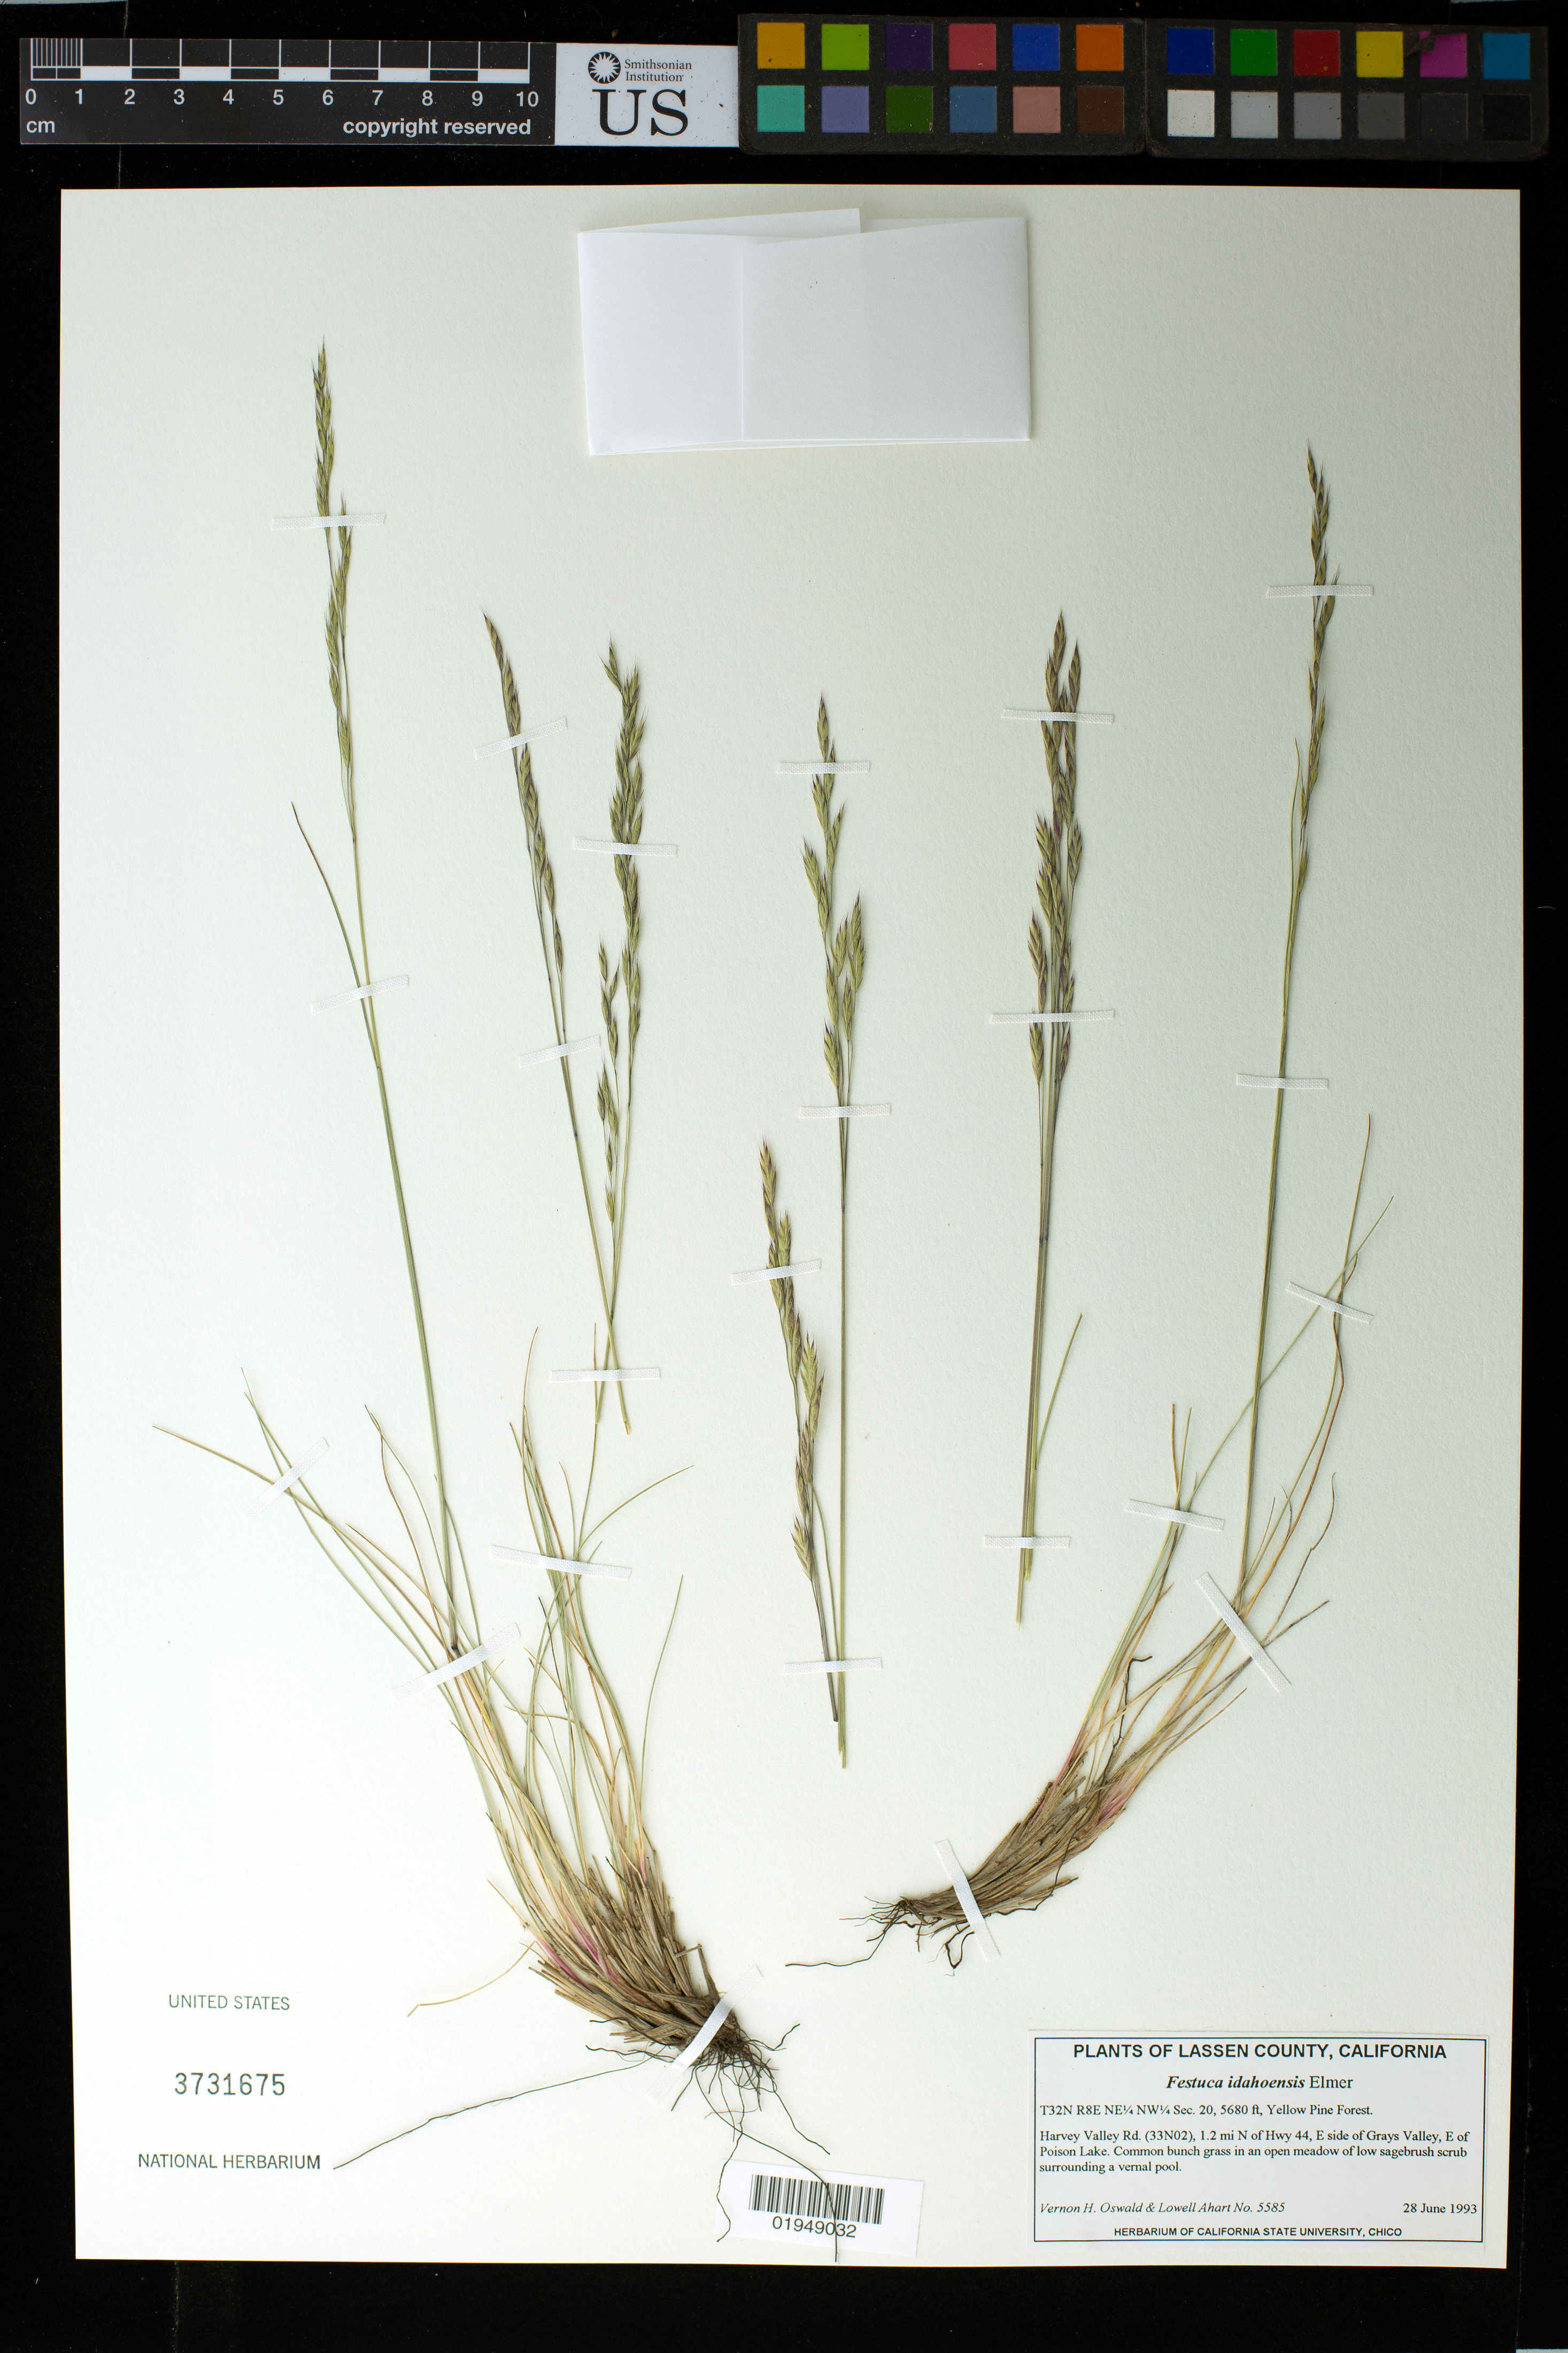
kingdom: Plantae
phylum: Tracheophyta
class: Liliopsida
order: Poales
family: Poaceae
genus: Festuca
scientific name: Festuca idahoensis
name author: Elmer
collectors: V. Oswald & L. Ahart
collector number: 5585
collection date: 1993-06-28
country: United States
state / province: California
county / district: Lassen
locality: In an open meadow of low sagebrush scrub surrounding a vernal pool, Harvey Valley Rd. (33N02), 1.2 mi N of Hwy 44, E side of Grays Valley, E of Poison Lake. T32N R8E NE 1/4 NW 1/4 Sec. 20.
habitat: yellow pine forest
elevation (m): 1731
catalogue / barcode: US 3731675